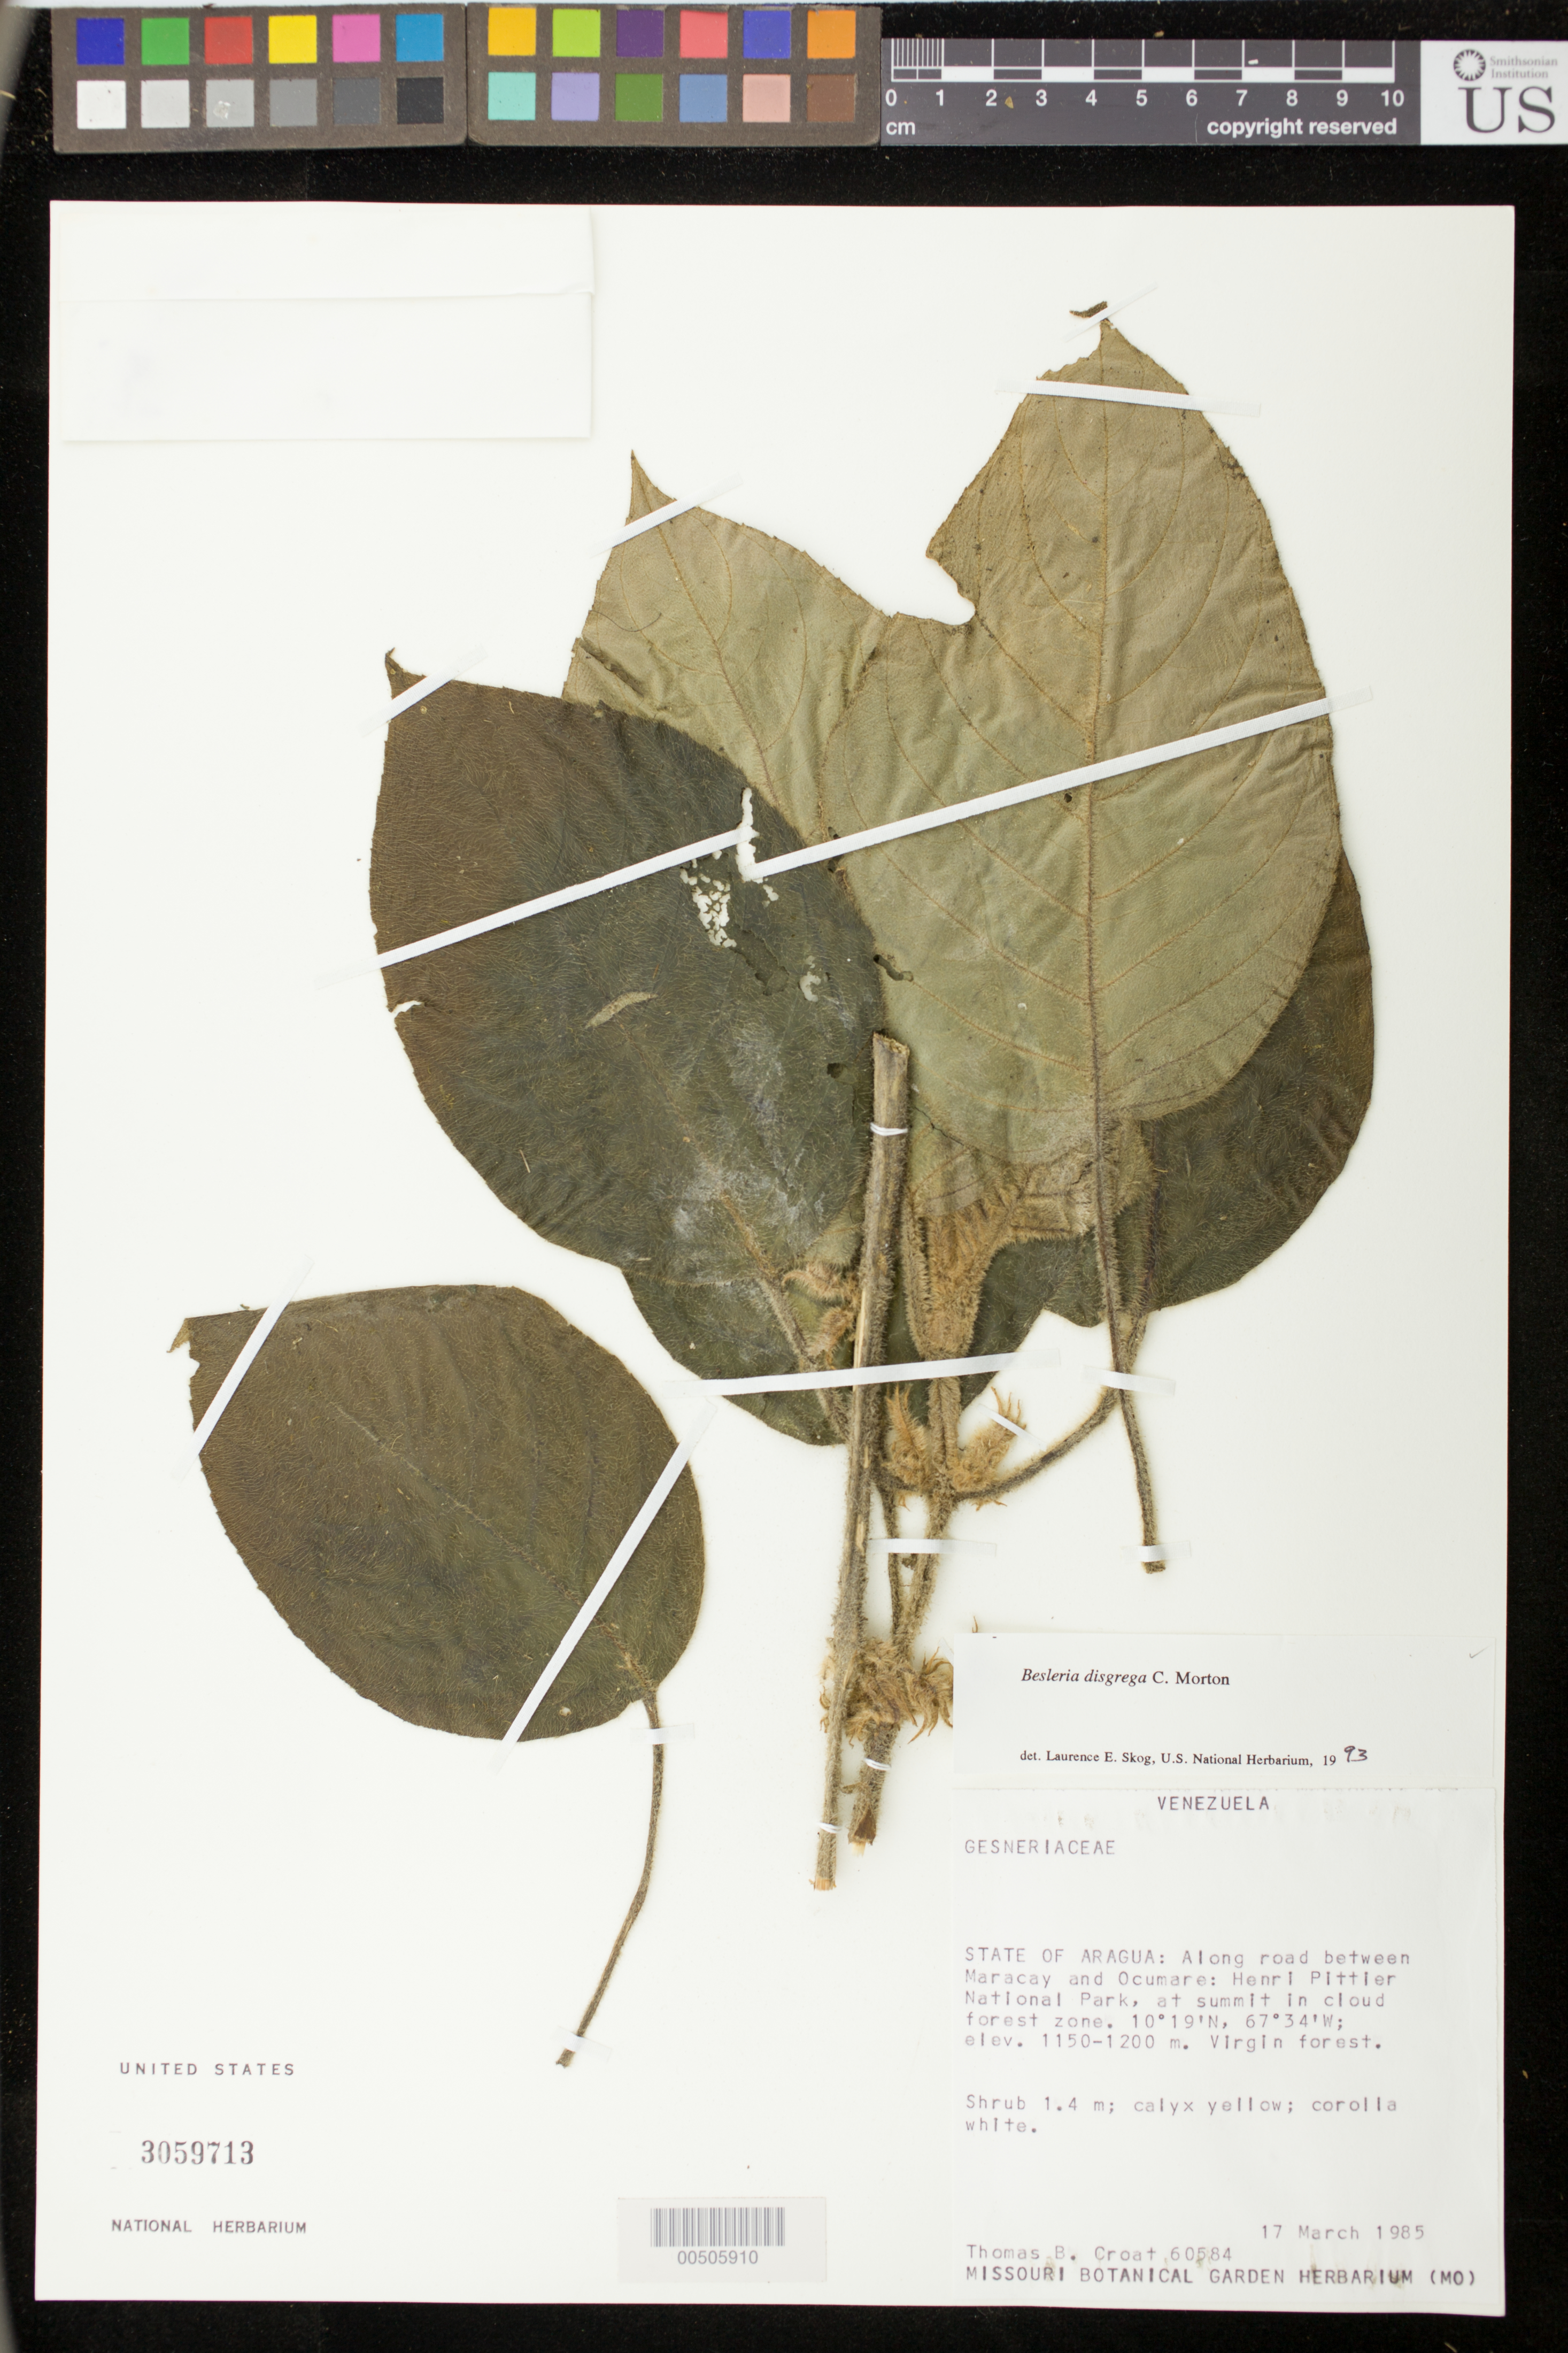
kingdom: Plantae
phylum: Tracheophyta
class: Magnoliopsida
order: Lamiales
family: Gesneriaceae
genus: Besleria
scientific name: Besleria disgrega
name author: C.V. Morton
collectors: T. B. Croat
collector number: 60584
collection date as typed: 17 Mar 1985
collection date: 1985-03-17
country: Venezuela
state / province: Aragua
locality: Between Maracay and Ocumare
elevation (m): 1150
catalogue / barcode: US 3059713